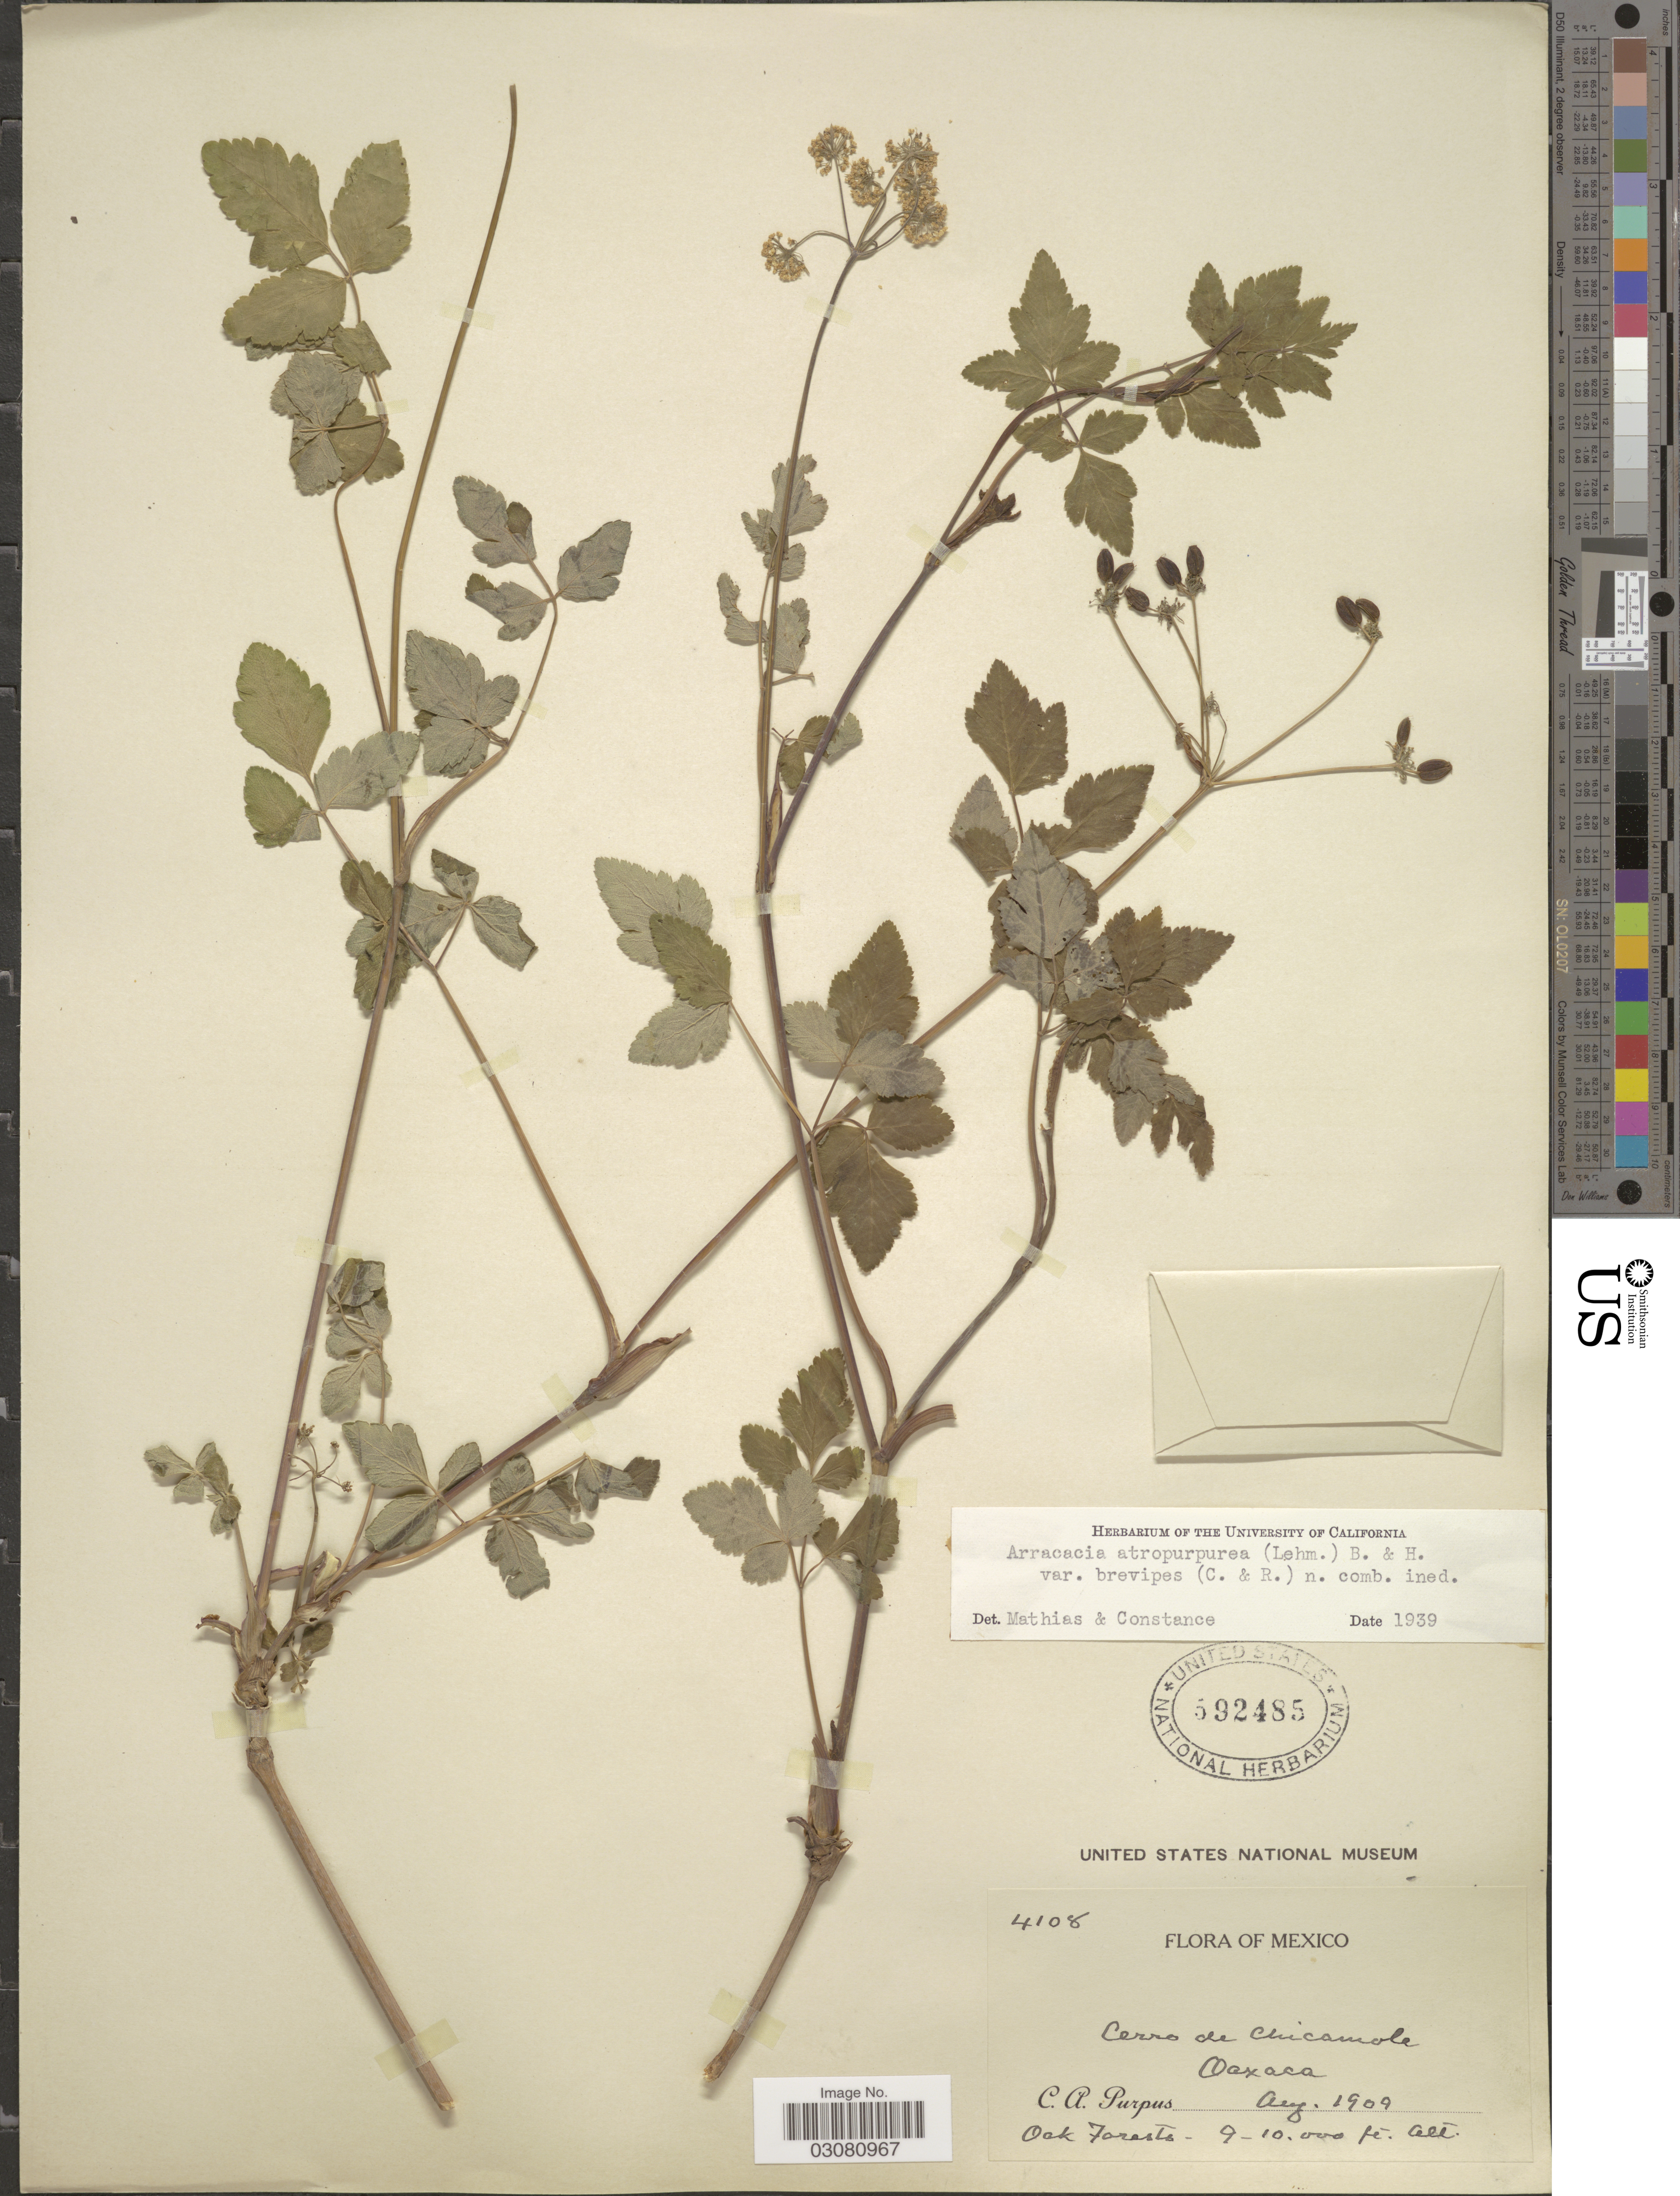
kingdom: Plantae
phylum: Tracheophyta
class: Magnoliopsida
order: Apiales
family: Apiaceae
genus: Arracacia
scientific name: Arracacia atropurpurea var. brevipes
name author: (J.M. Coult. & Rose) Mathias & Constance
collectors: C. A. Purpus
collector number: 4108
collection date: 1909-08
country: Mexico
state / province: Oaxaca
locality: Cerro de Chicamola.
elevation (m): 2743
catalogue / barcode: US 592485